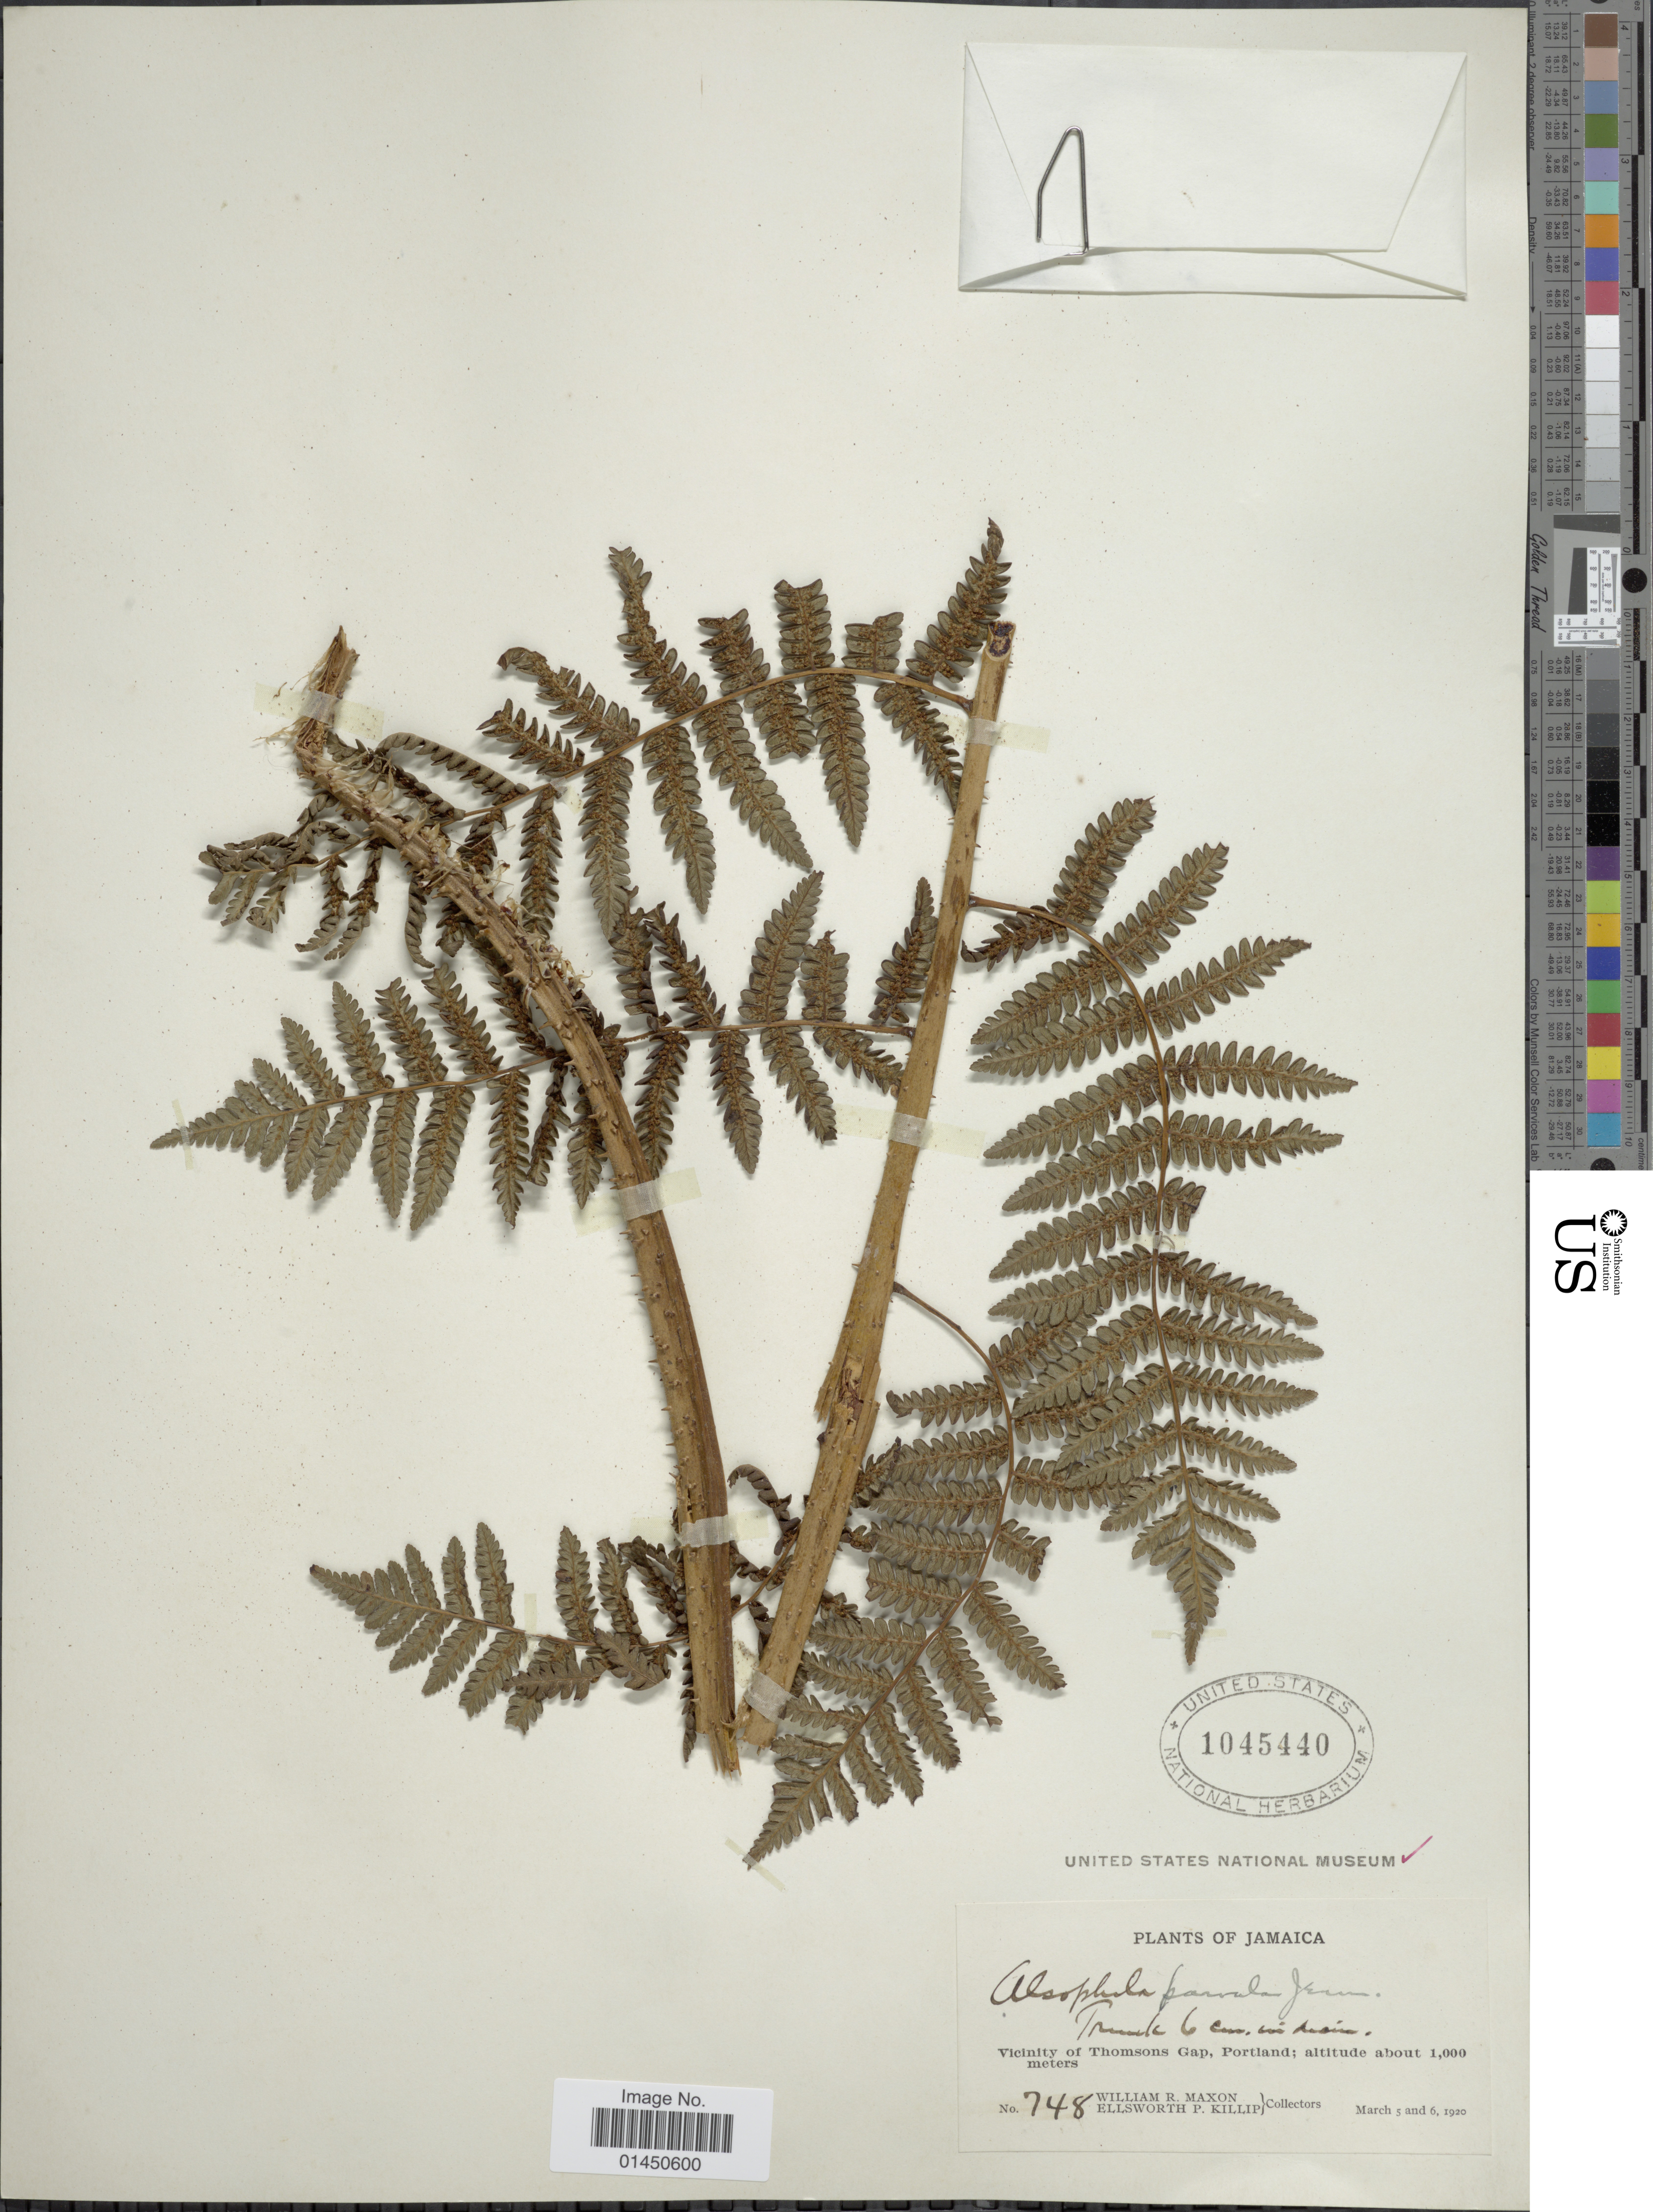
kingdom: Plantae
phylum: Tracheophyta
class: Polypodiopsida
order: Cyatheales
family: Cyatheaceae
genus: Cyathea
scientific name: Cyathea parvula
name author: (Jenman) Domin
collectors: W. R. Maxon & E. P. Killip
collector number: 748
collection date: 1920-03-05/1920-03-06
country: Jamaica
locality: Vicinity of Thomson Gap.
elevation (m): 1000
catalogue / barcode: US 1045440